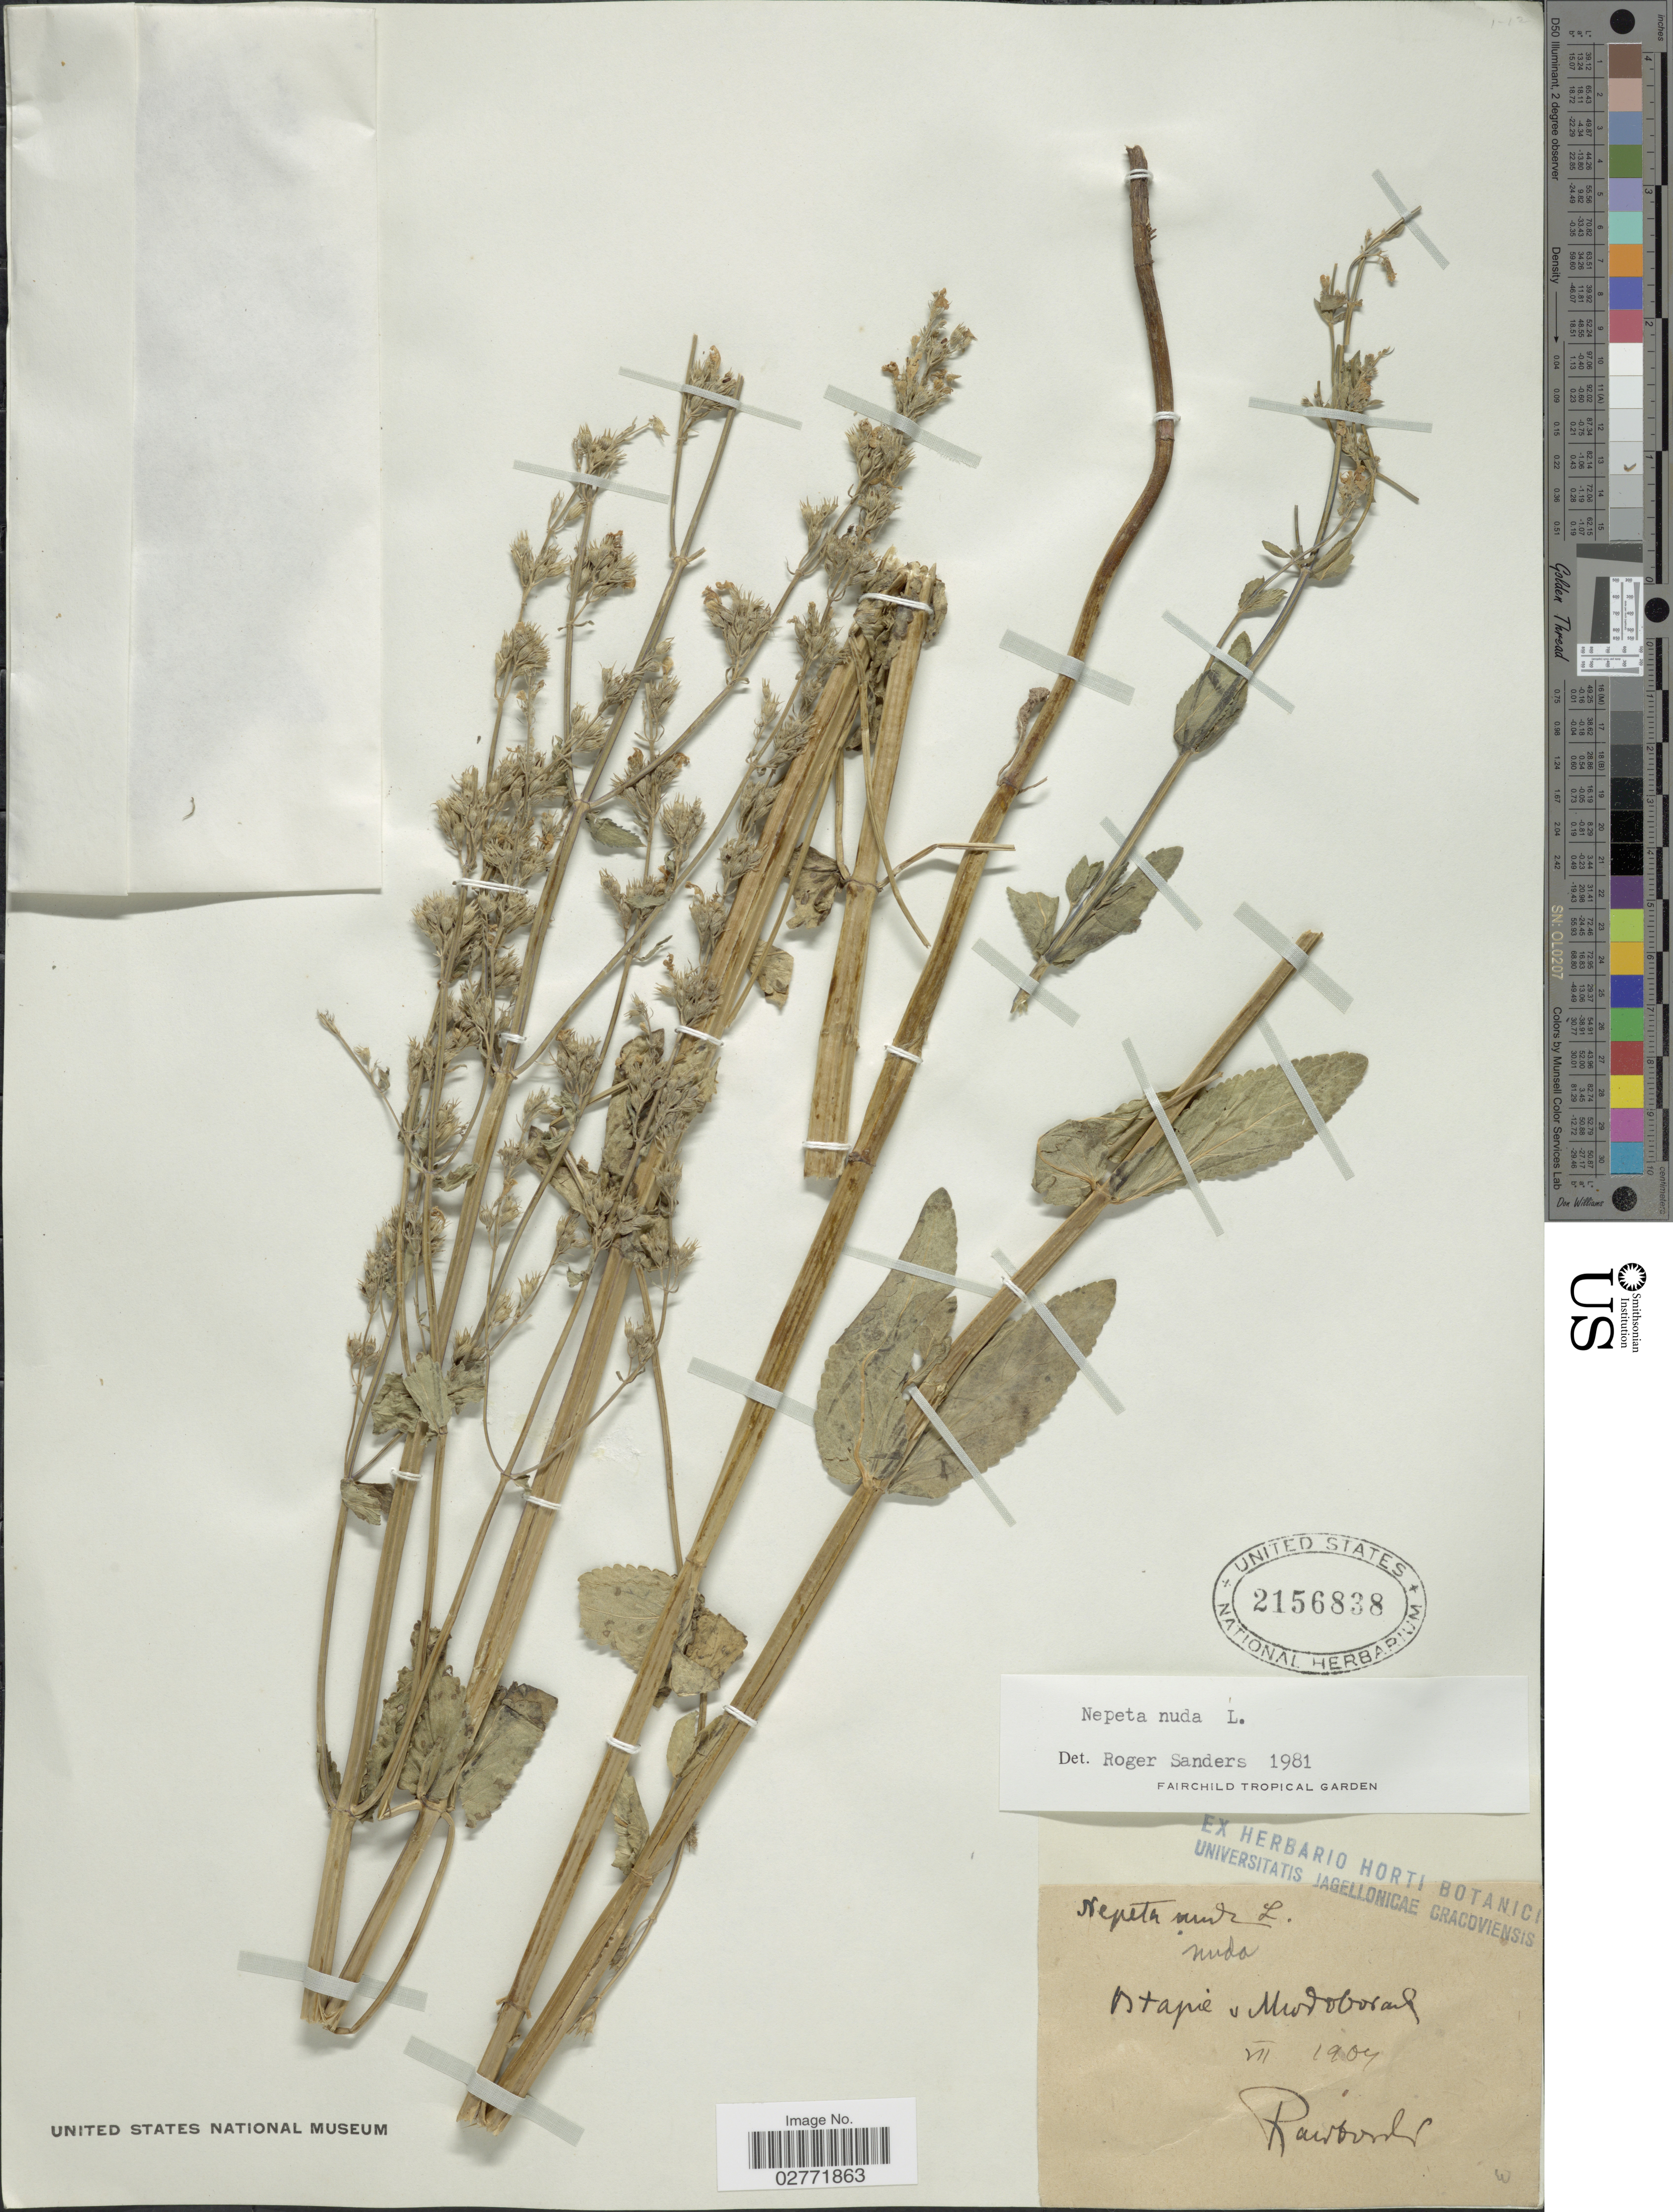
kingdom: Plantae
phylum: Tracheophyta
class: Magnoliopsida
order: Lamiales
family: Lamiaceae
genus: Nepeta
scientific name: Nepeta nuda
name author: L.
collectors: J. Rainbow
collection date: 1904-07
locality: Stapie v Modoborand. [interpreted]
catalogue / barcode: US 2156838